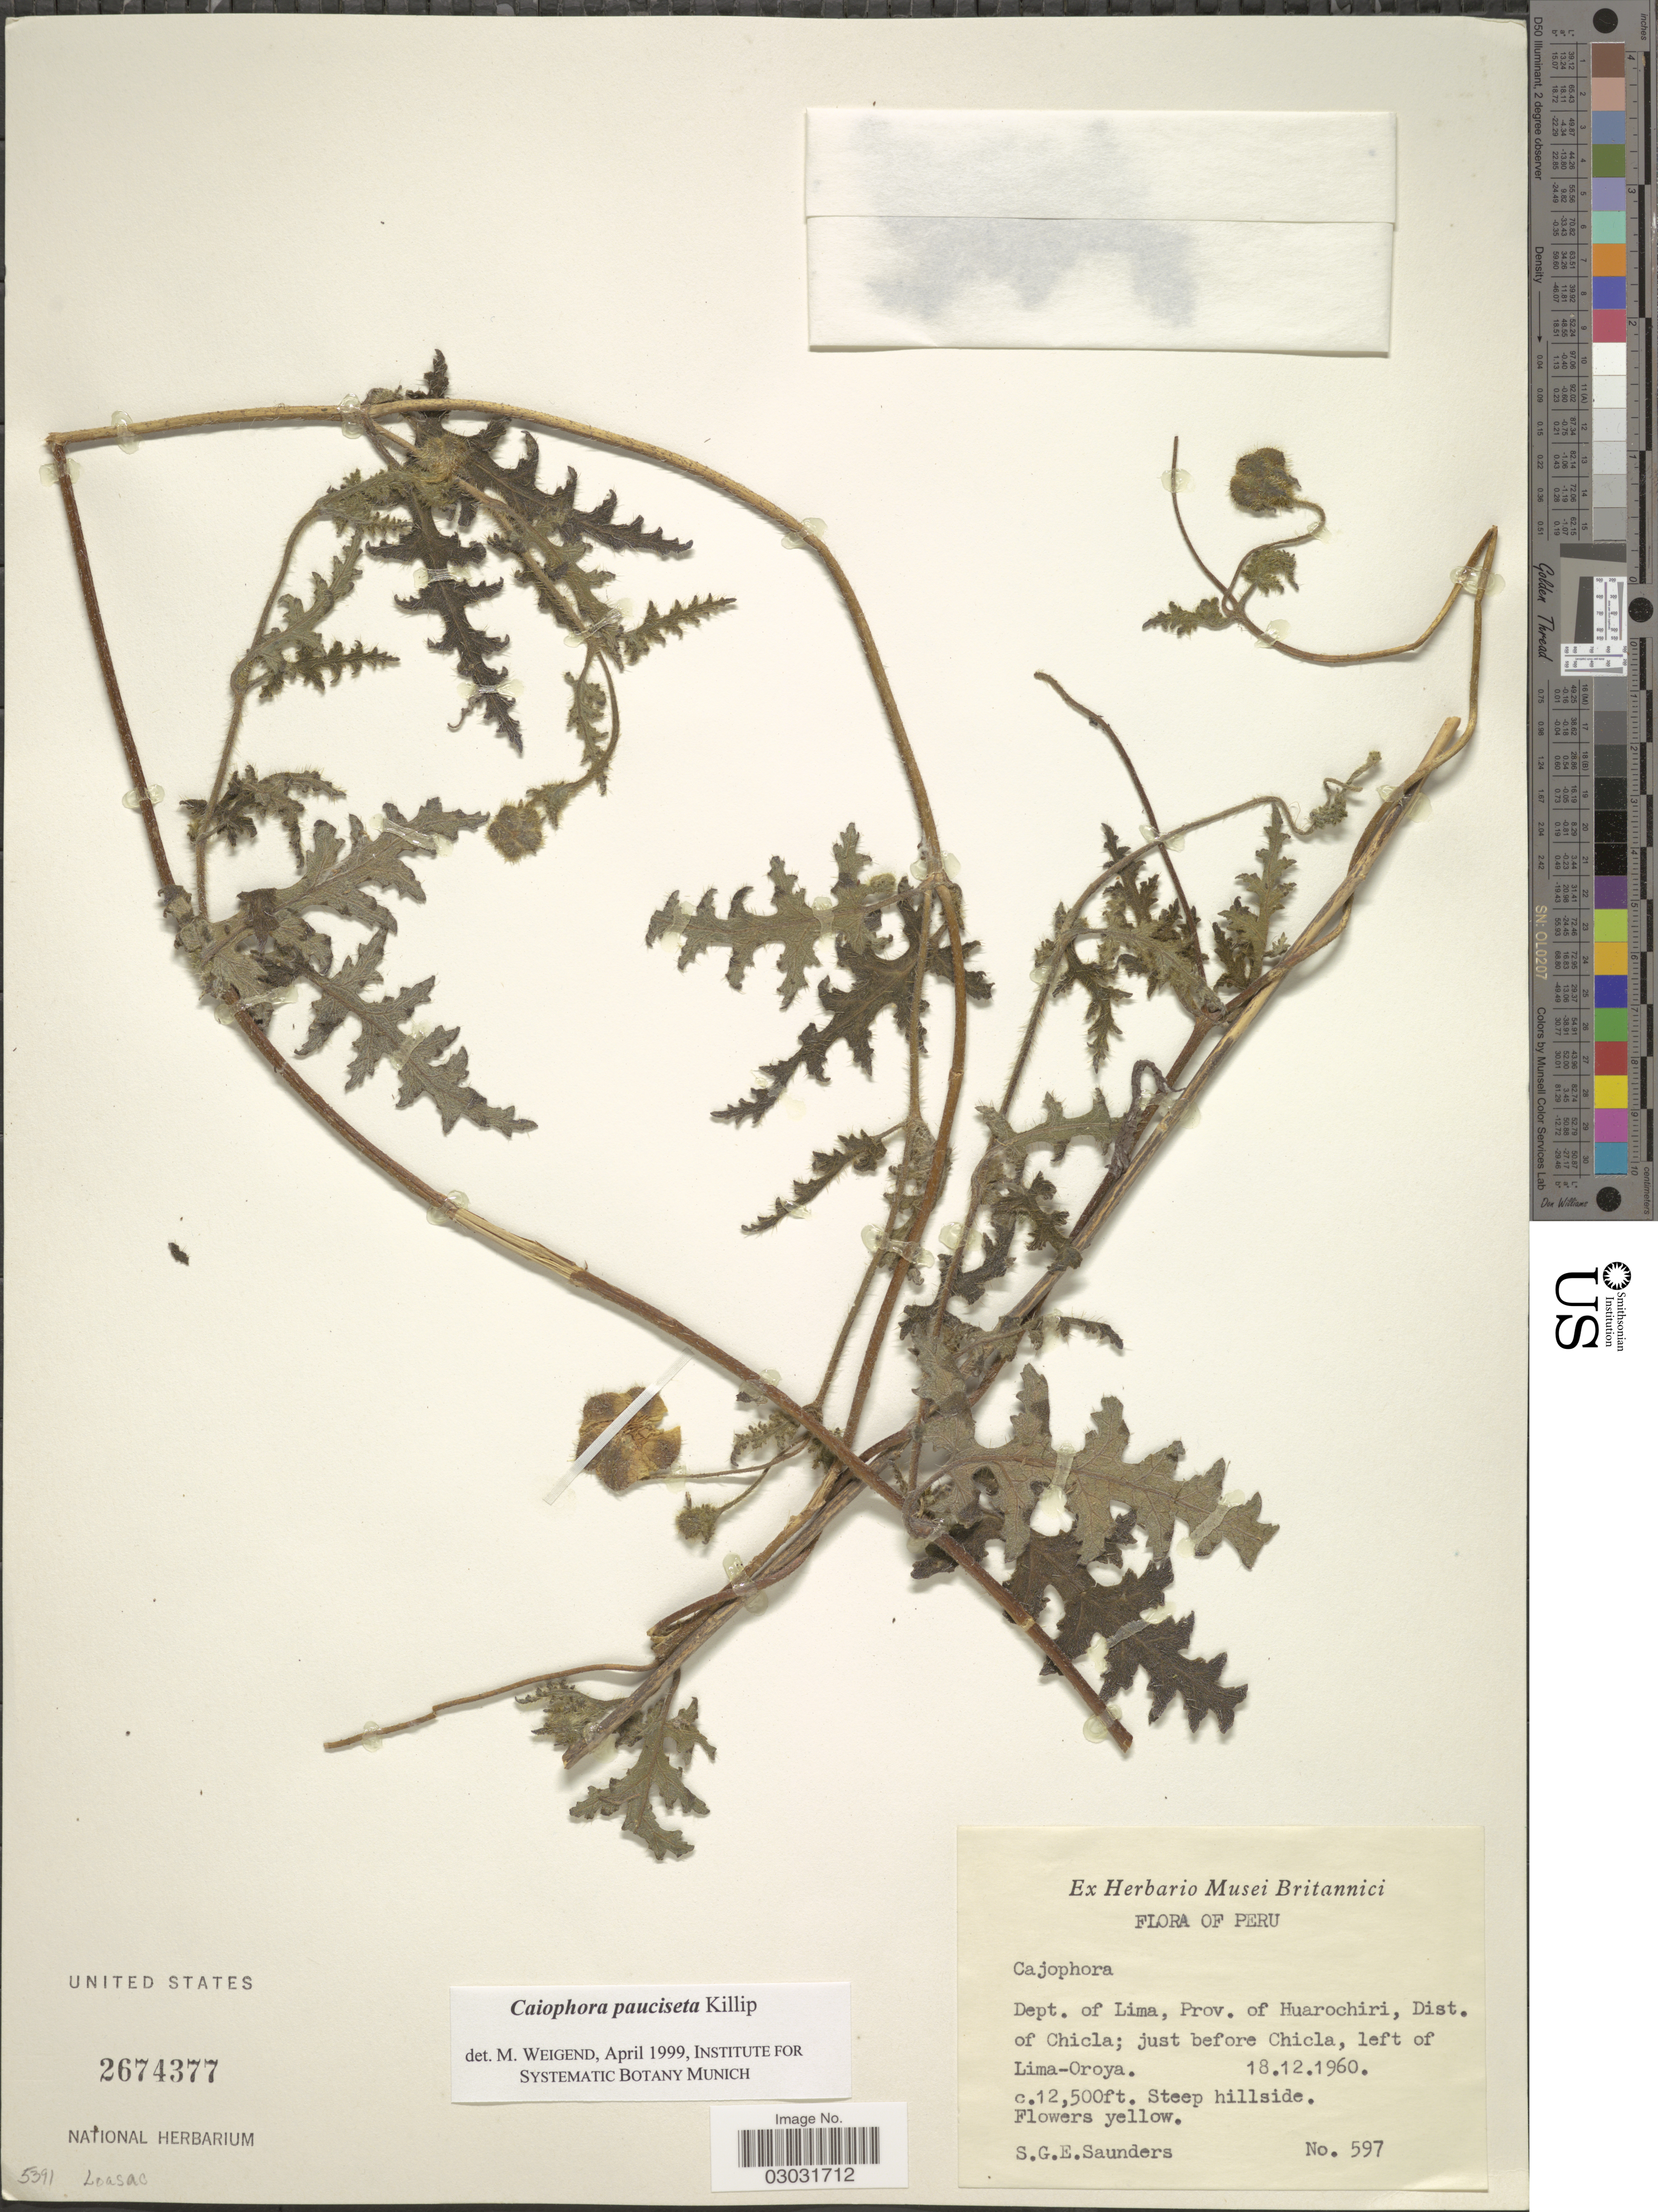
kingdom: Plantae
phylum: Tracheophyta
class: Magnoliopsida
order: Cornales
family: Loasaceae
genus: Caiophora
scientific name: Caiophora pauciseta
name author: Killip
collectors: S. G. E. Saunders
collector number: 597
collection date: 1960-12-18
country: Peru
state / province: Lima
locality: Prov. de Huarochiri, Dist. of Chicla; just before Chicla, left of Lima-Oroya.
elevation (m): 3810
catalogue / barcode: US 2674377